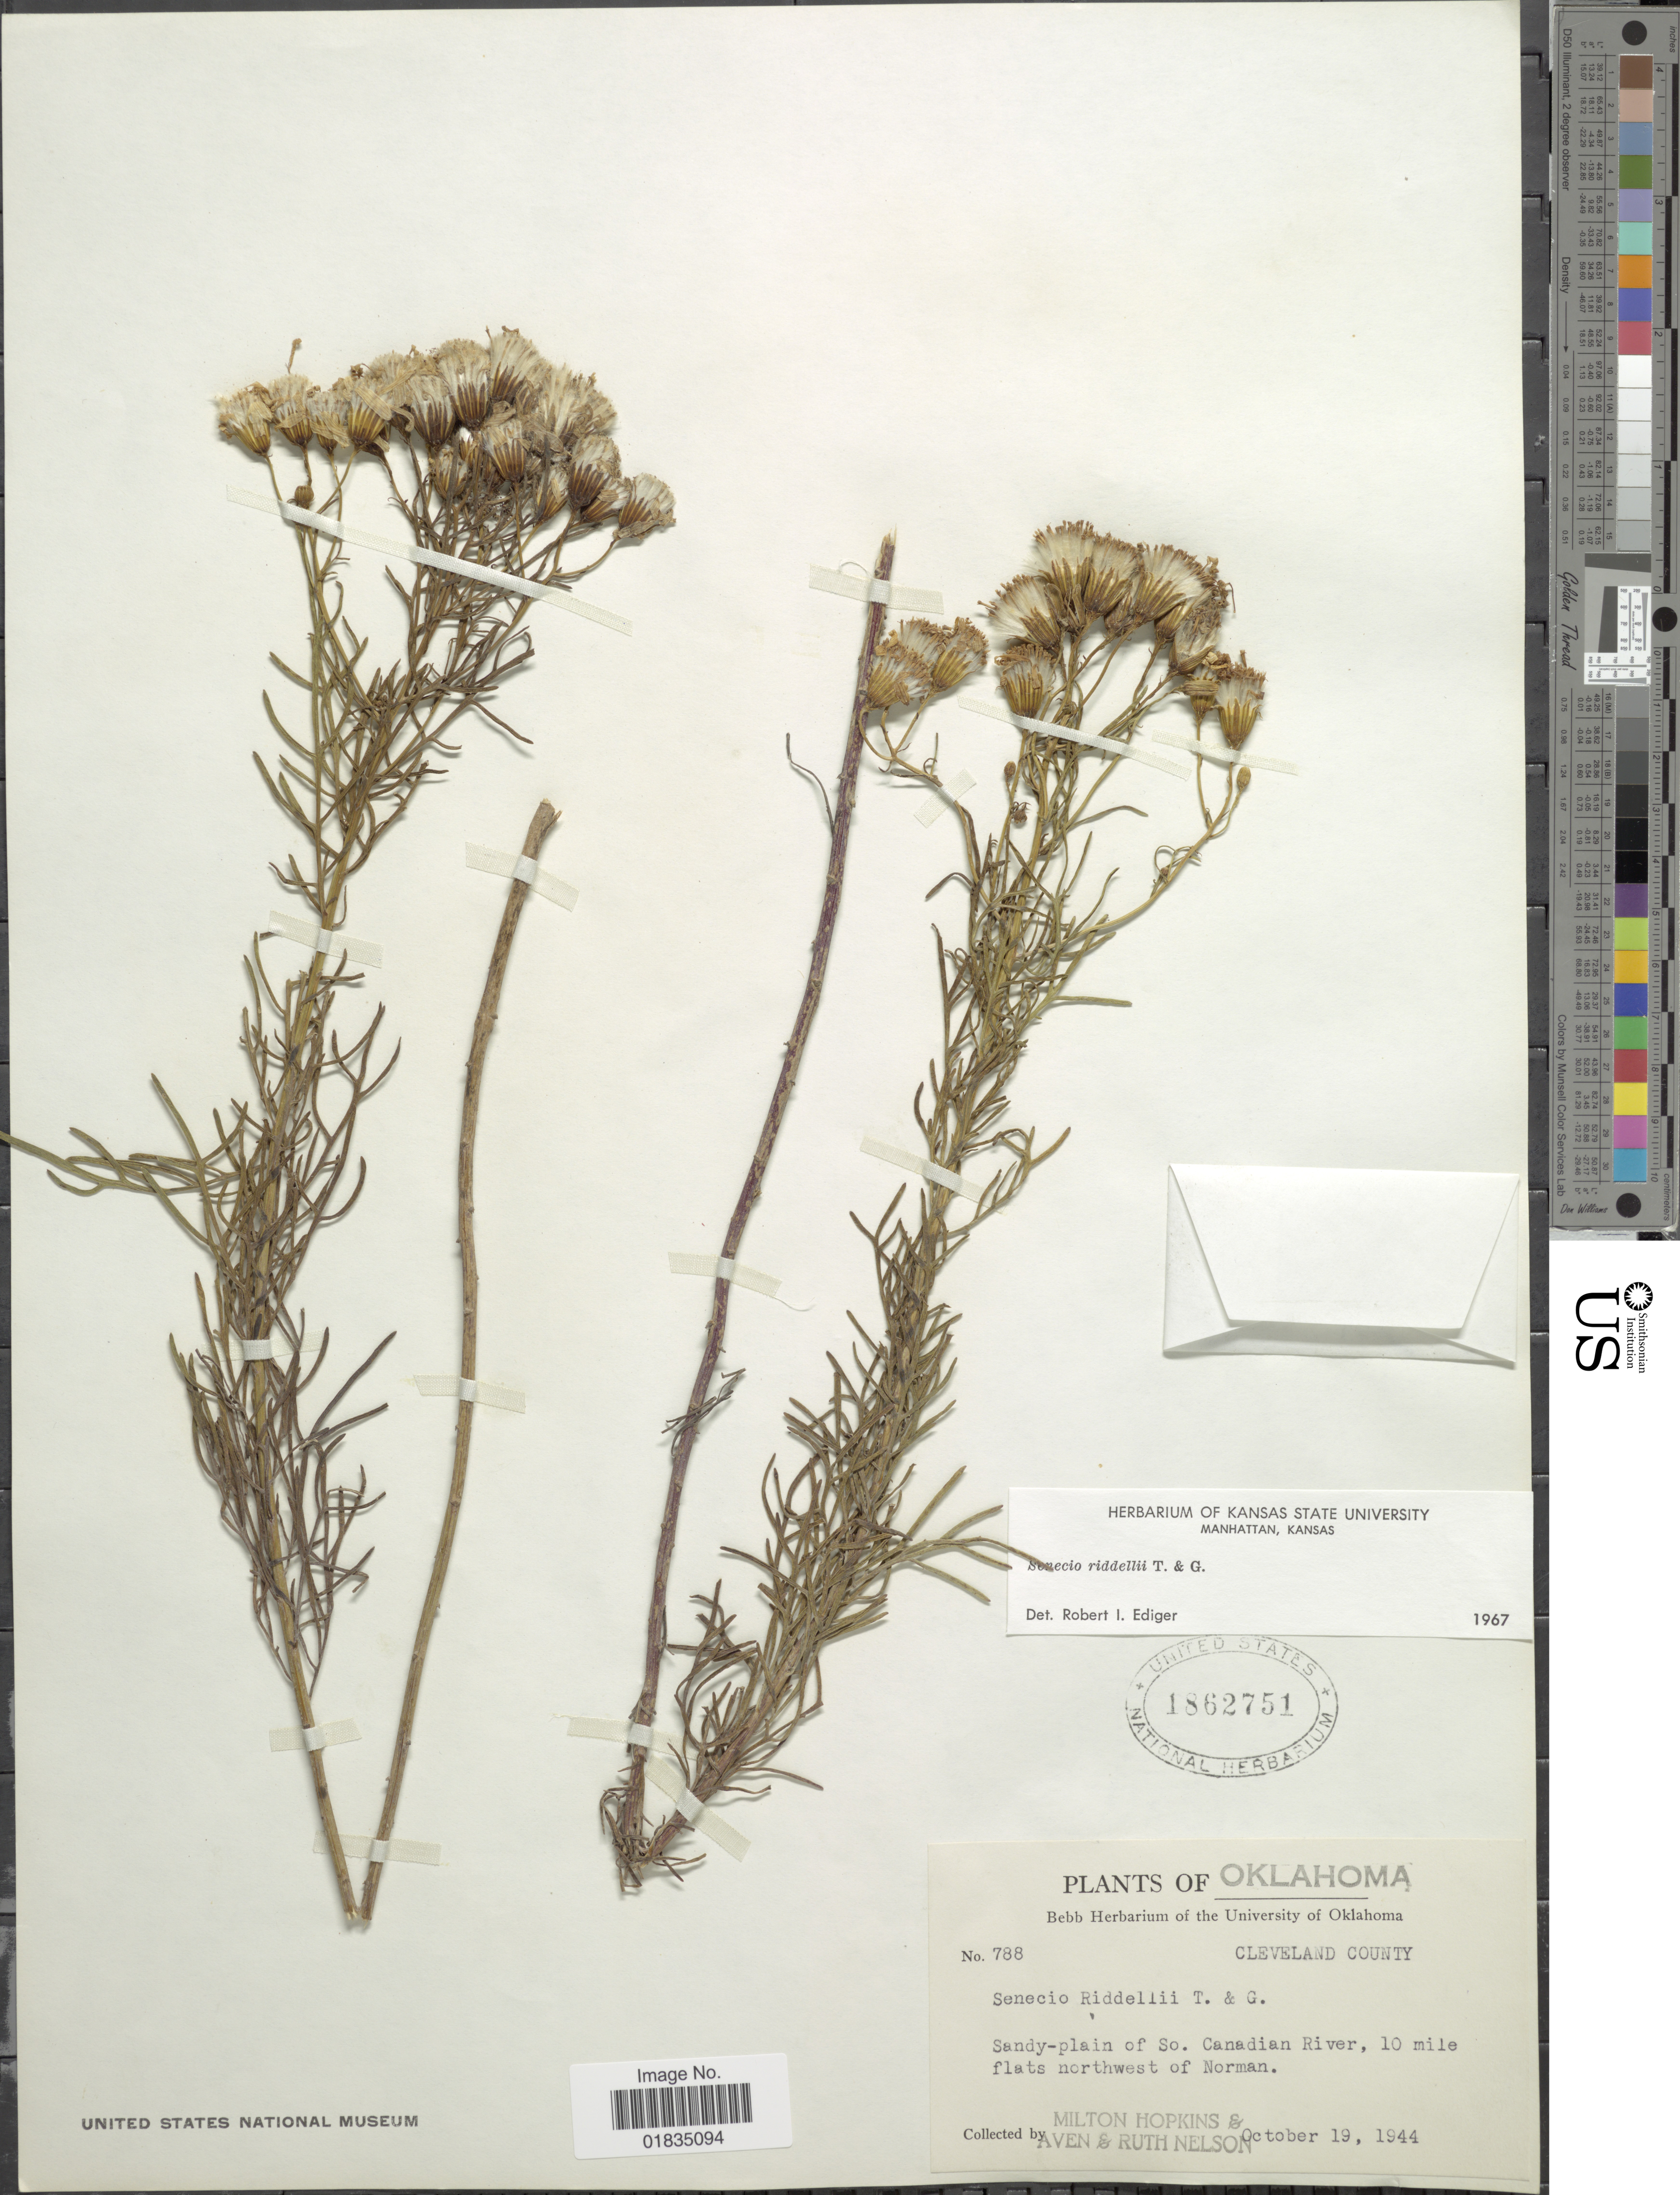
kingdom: Plantae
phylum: Tracheophyta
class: Magnoliopsida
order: Asterales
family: Asteraceae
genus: Senecio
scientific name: Senecio riddellii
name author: Torr. & A. Gray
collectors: M. Hopkins, A. Nelson & R. A. Nelson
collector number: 788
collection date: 1944-10-19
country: United States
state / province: Oklahoma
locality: Cleveland County, So. Canadian River, 10 mile flats northwest of Norman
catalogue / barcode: US 1862751